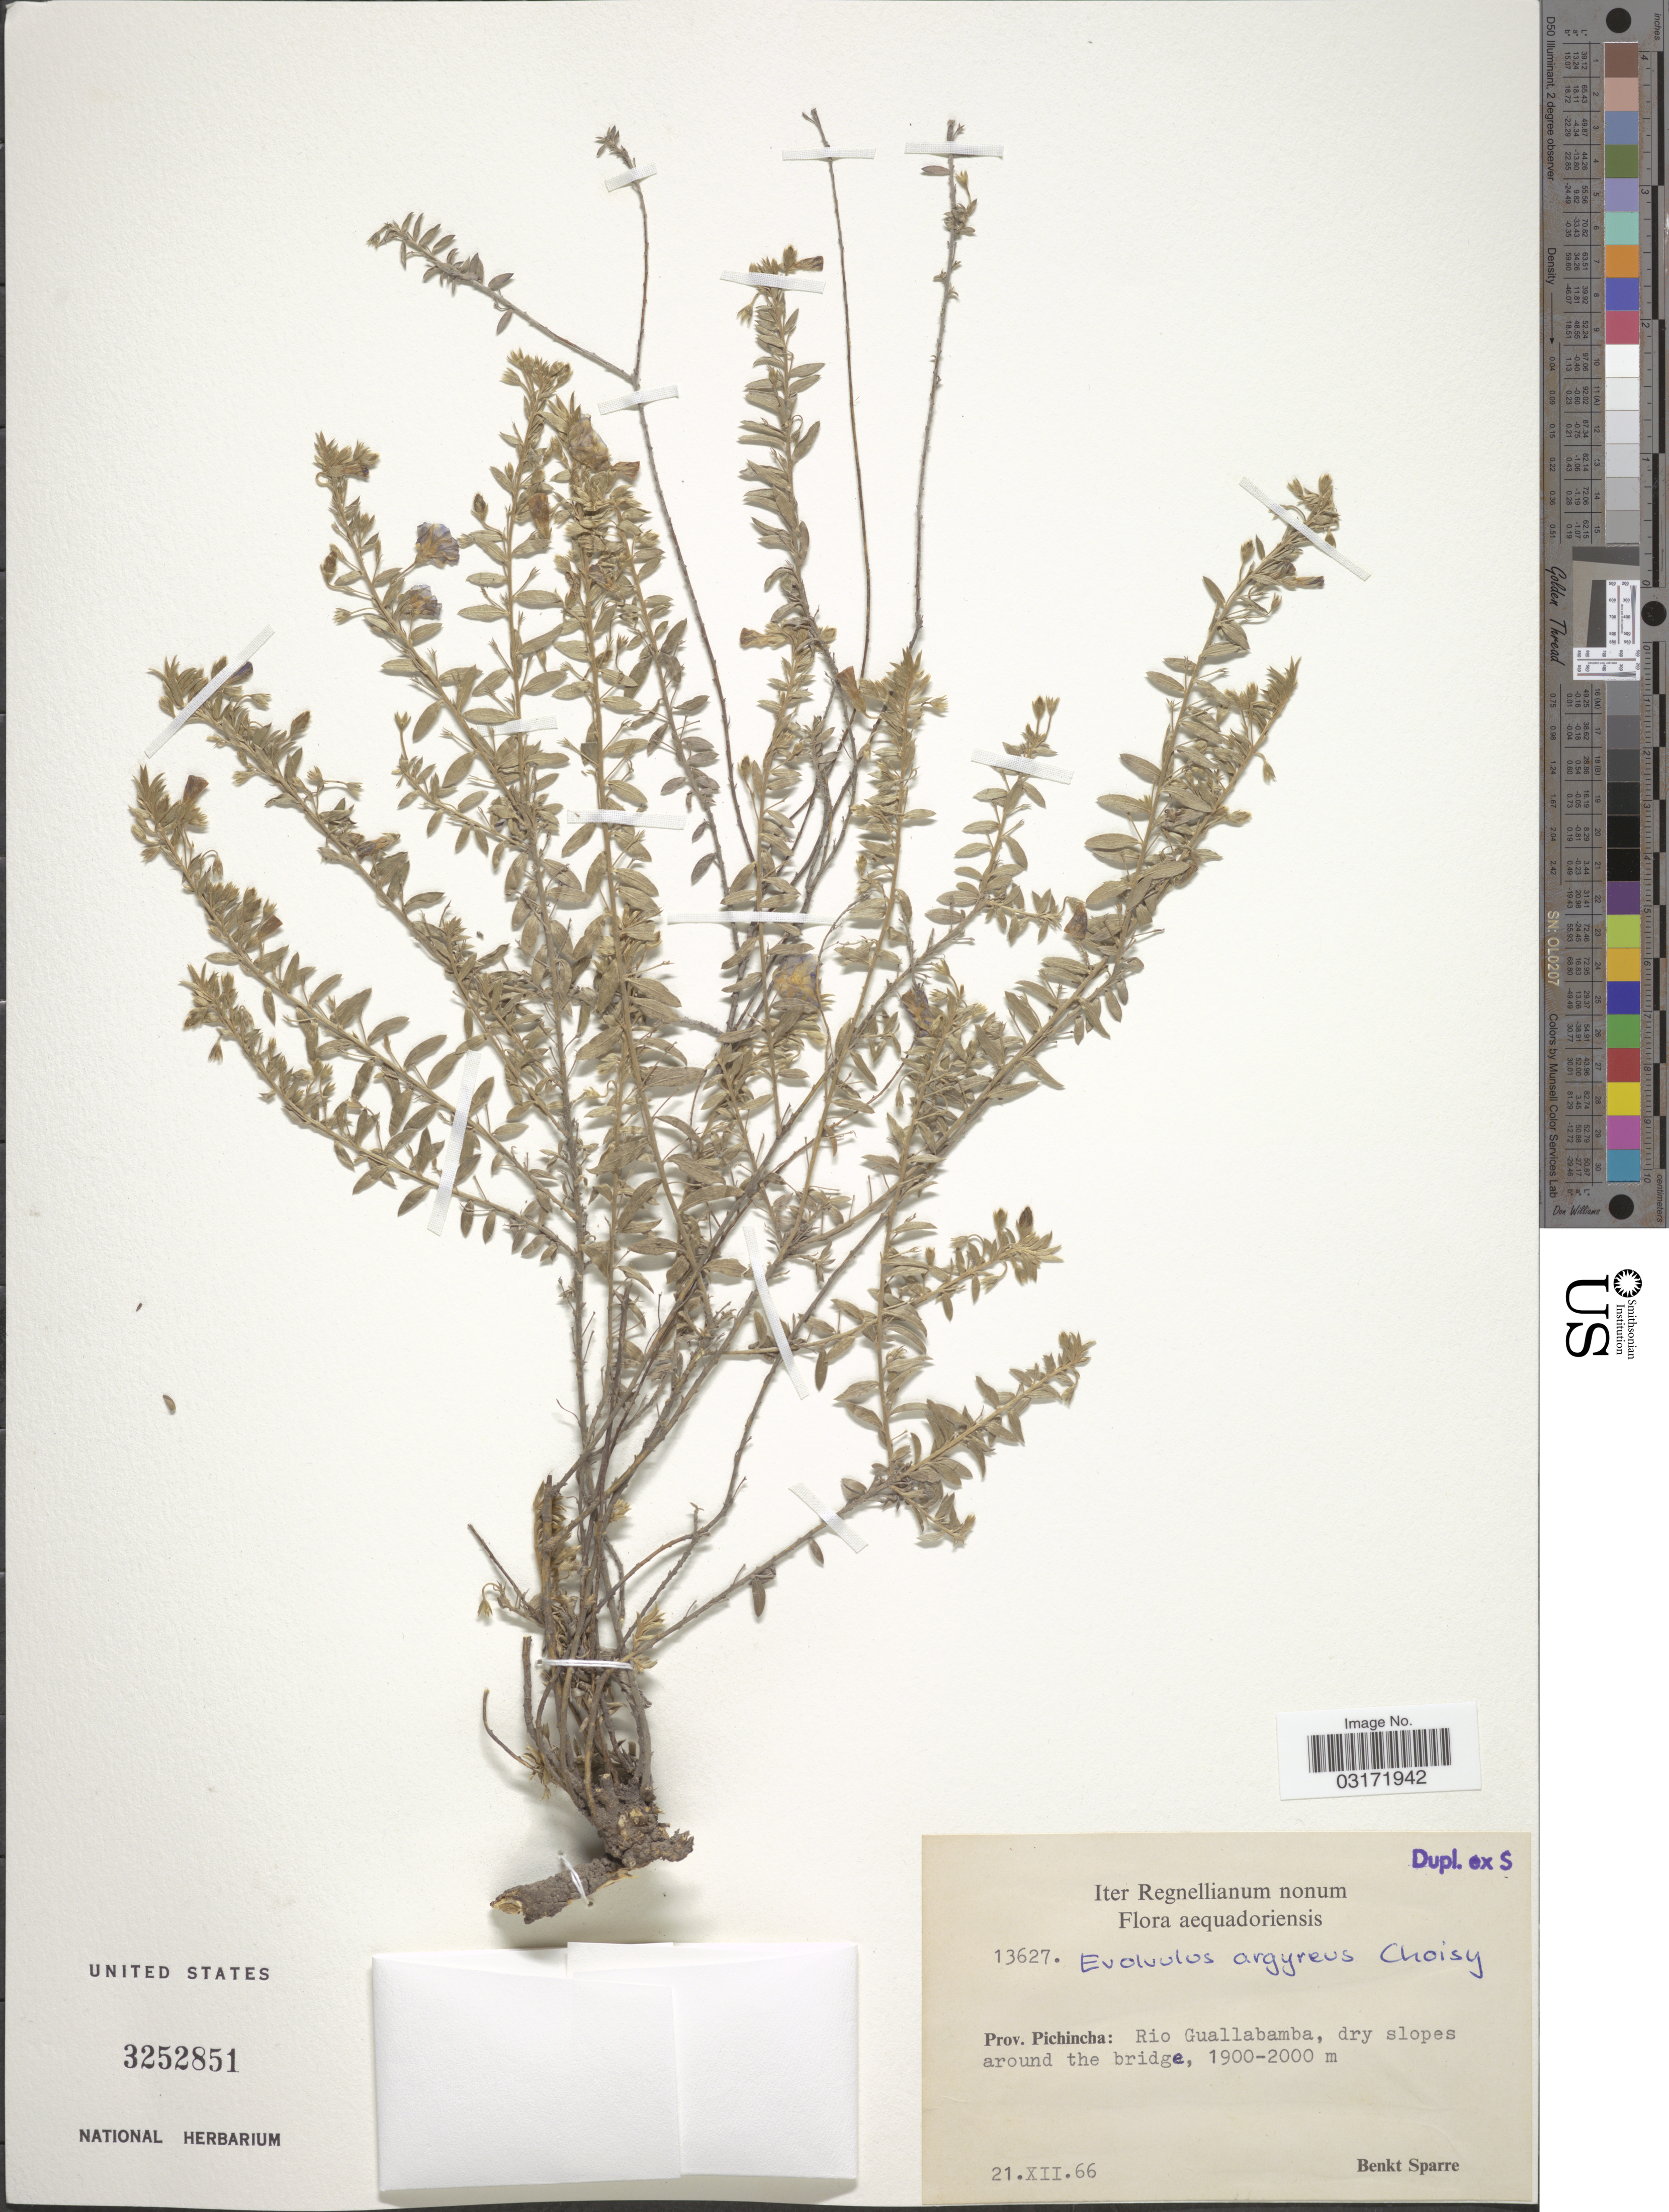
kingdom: Plantae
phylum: Tracheophyta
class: Magnoliopsida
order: Solanales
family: Convolvulaceae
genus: Evolvulus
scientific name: Evolvulus argyreus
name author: Choisy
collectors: B. Sparre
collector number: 13627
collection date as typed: Transcribed d/m/y: 21/12/66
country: Ecuador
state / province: Pichincha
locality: Rio Guallabamba, dry slopes around the bridge.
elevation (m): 1900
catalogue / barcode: US 3252851